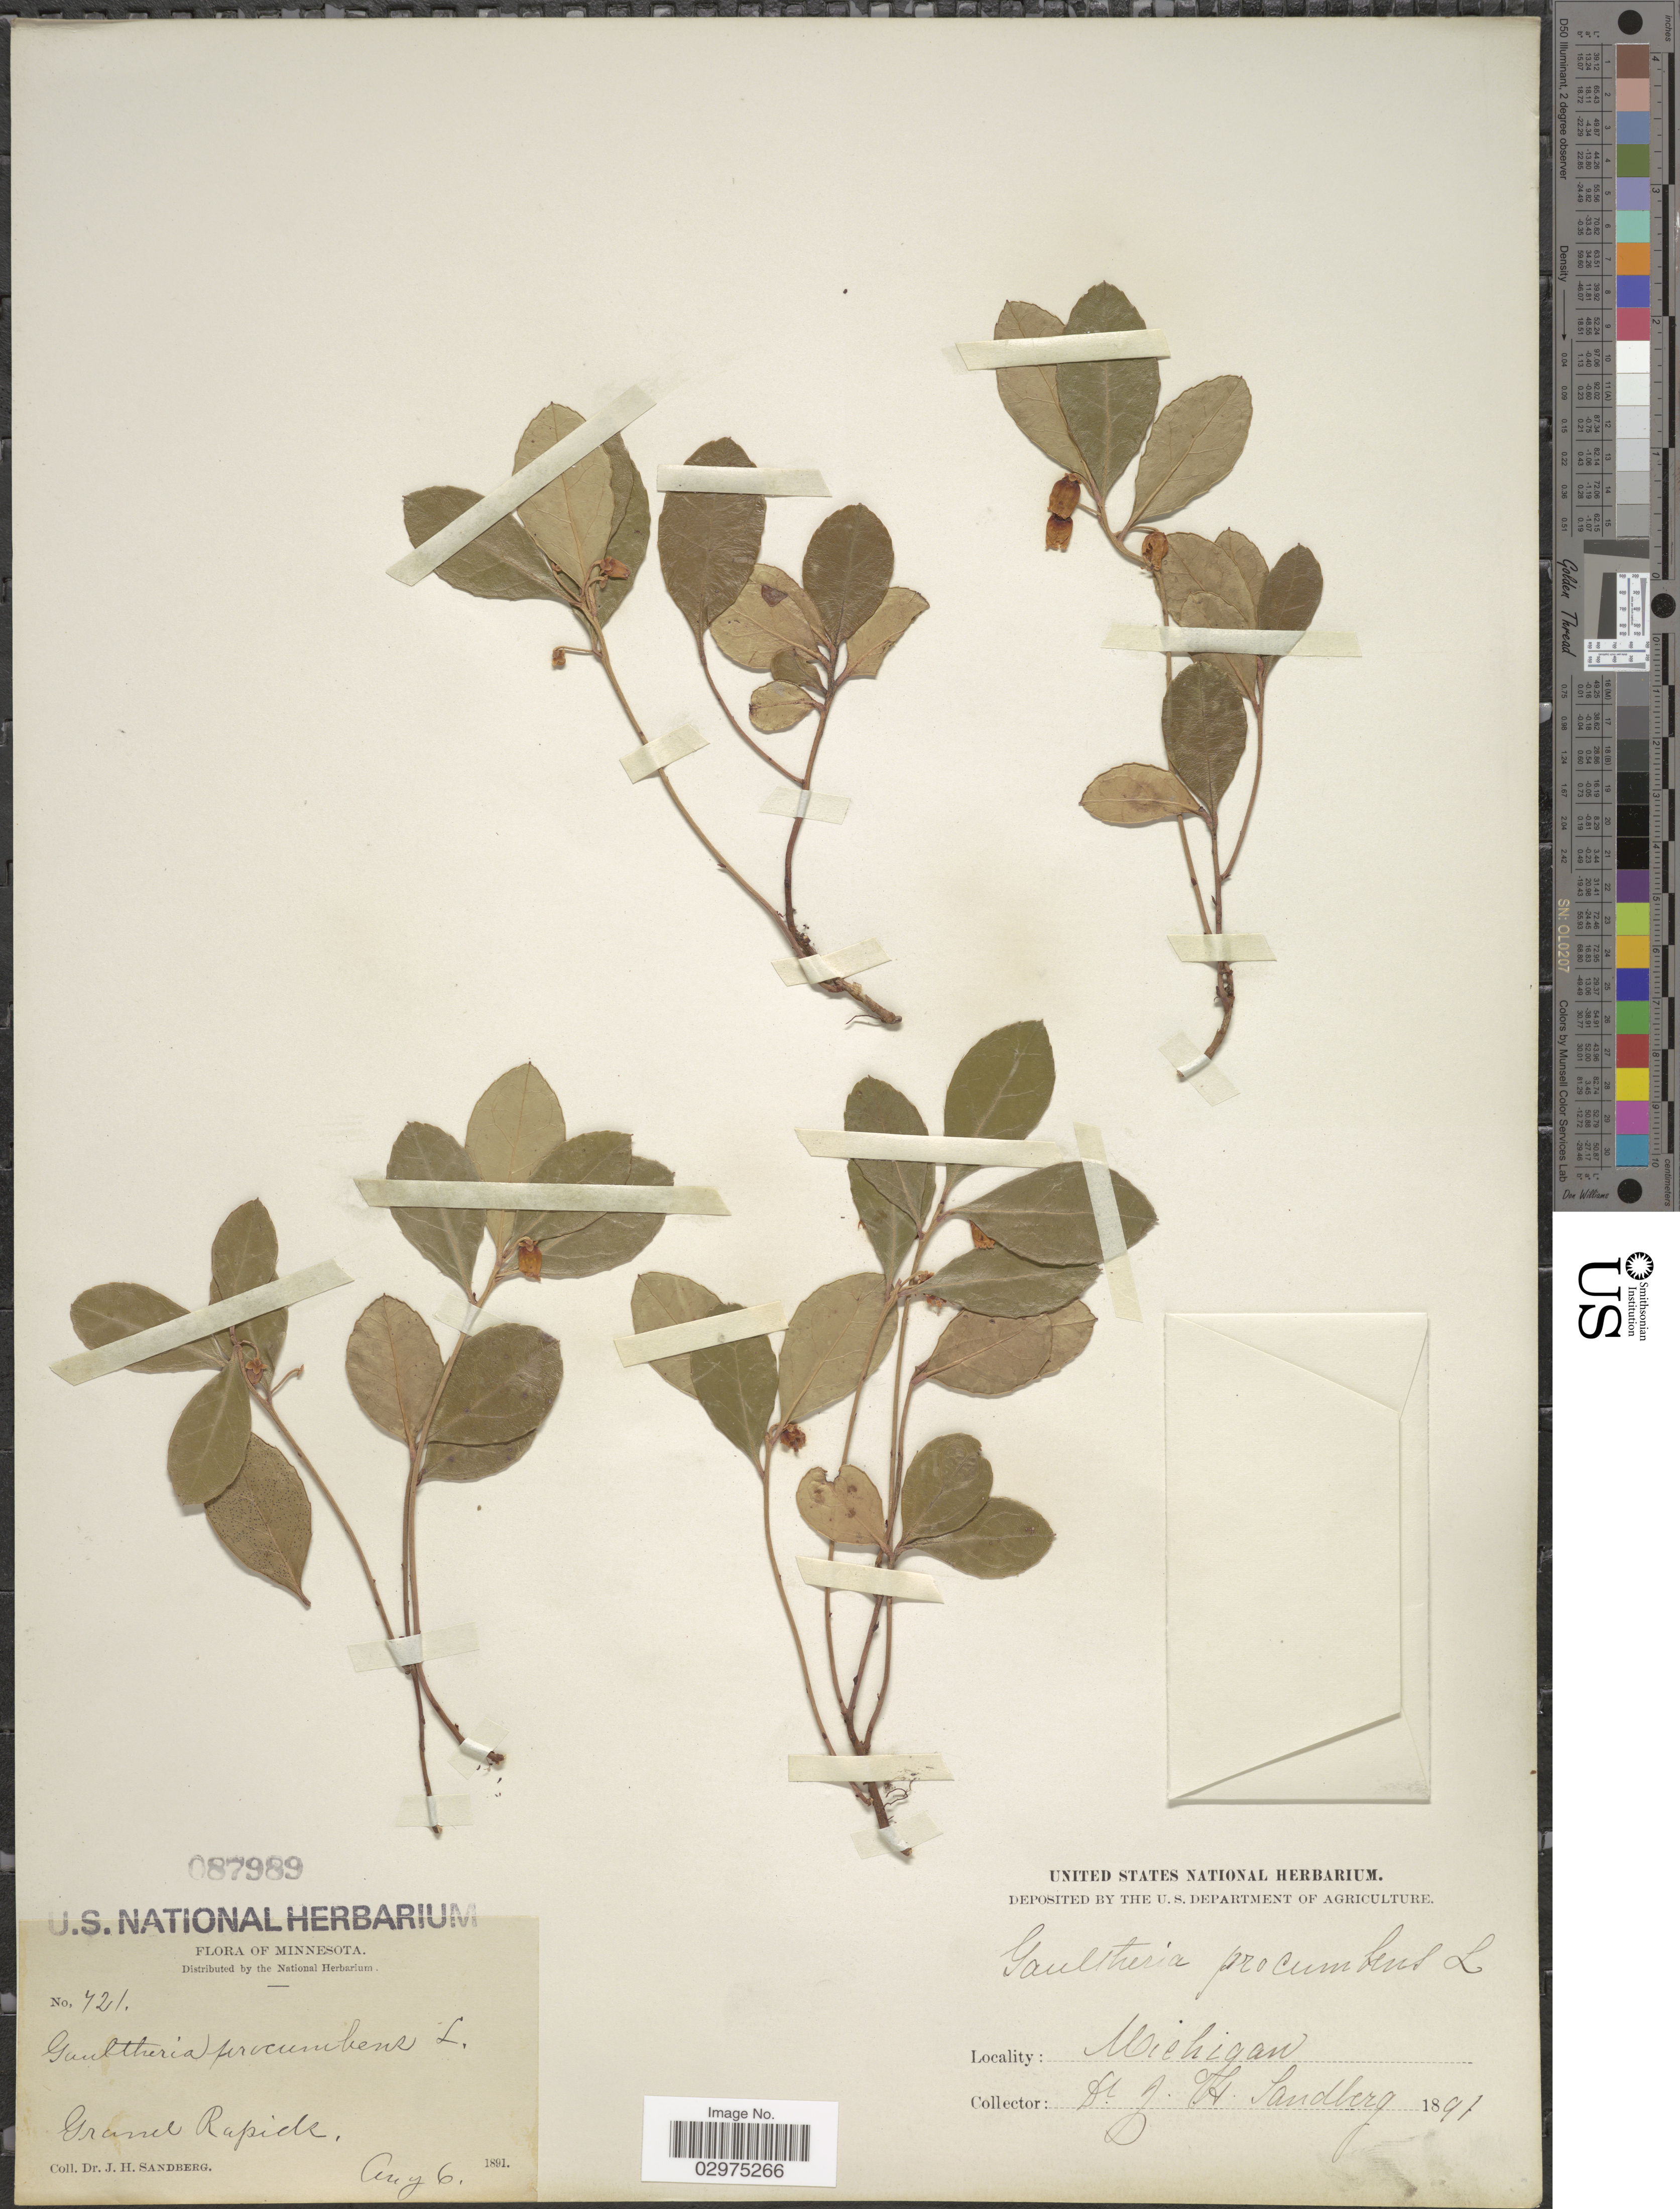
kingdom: Plantae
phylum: Tracheophyta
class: Magnoliopsida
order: Ericales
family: Ericaceae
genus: Gaultheria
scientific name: Gaultheria procumbens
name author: L.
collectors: J. H. Sandberg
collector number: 721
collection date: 1891-08-06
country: United States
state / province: Minnesota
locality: Grand Rapids.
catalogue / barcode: US 87989